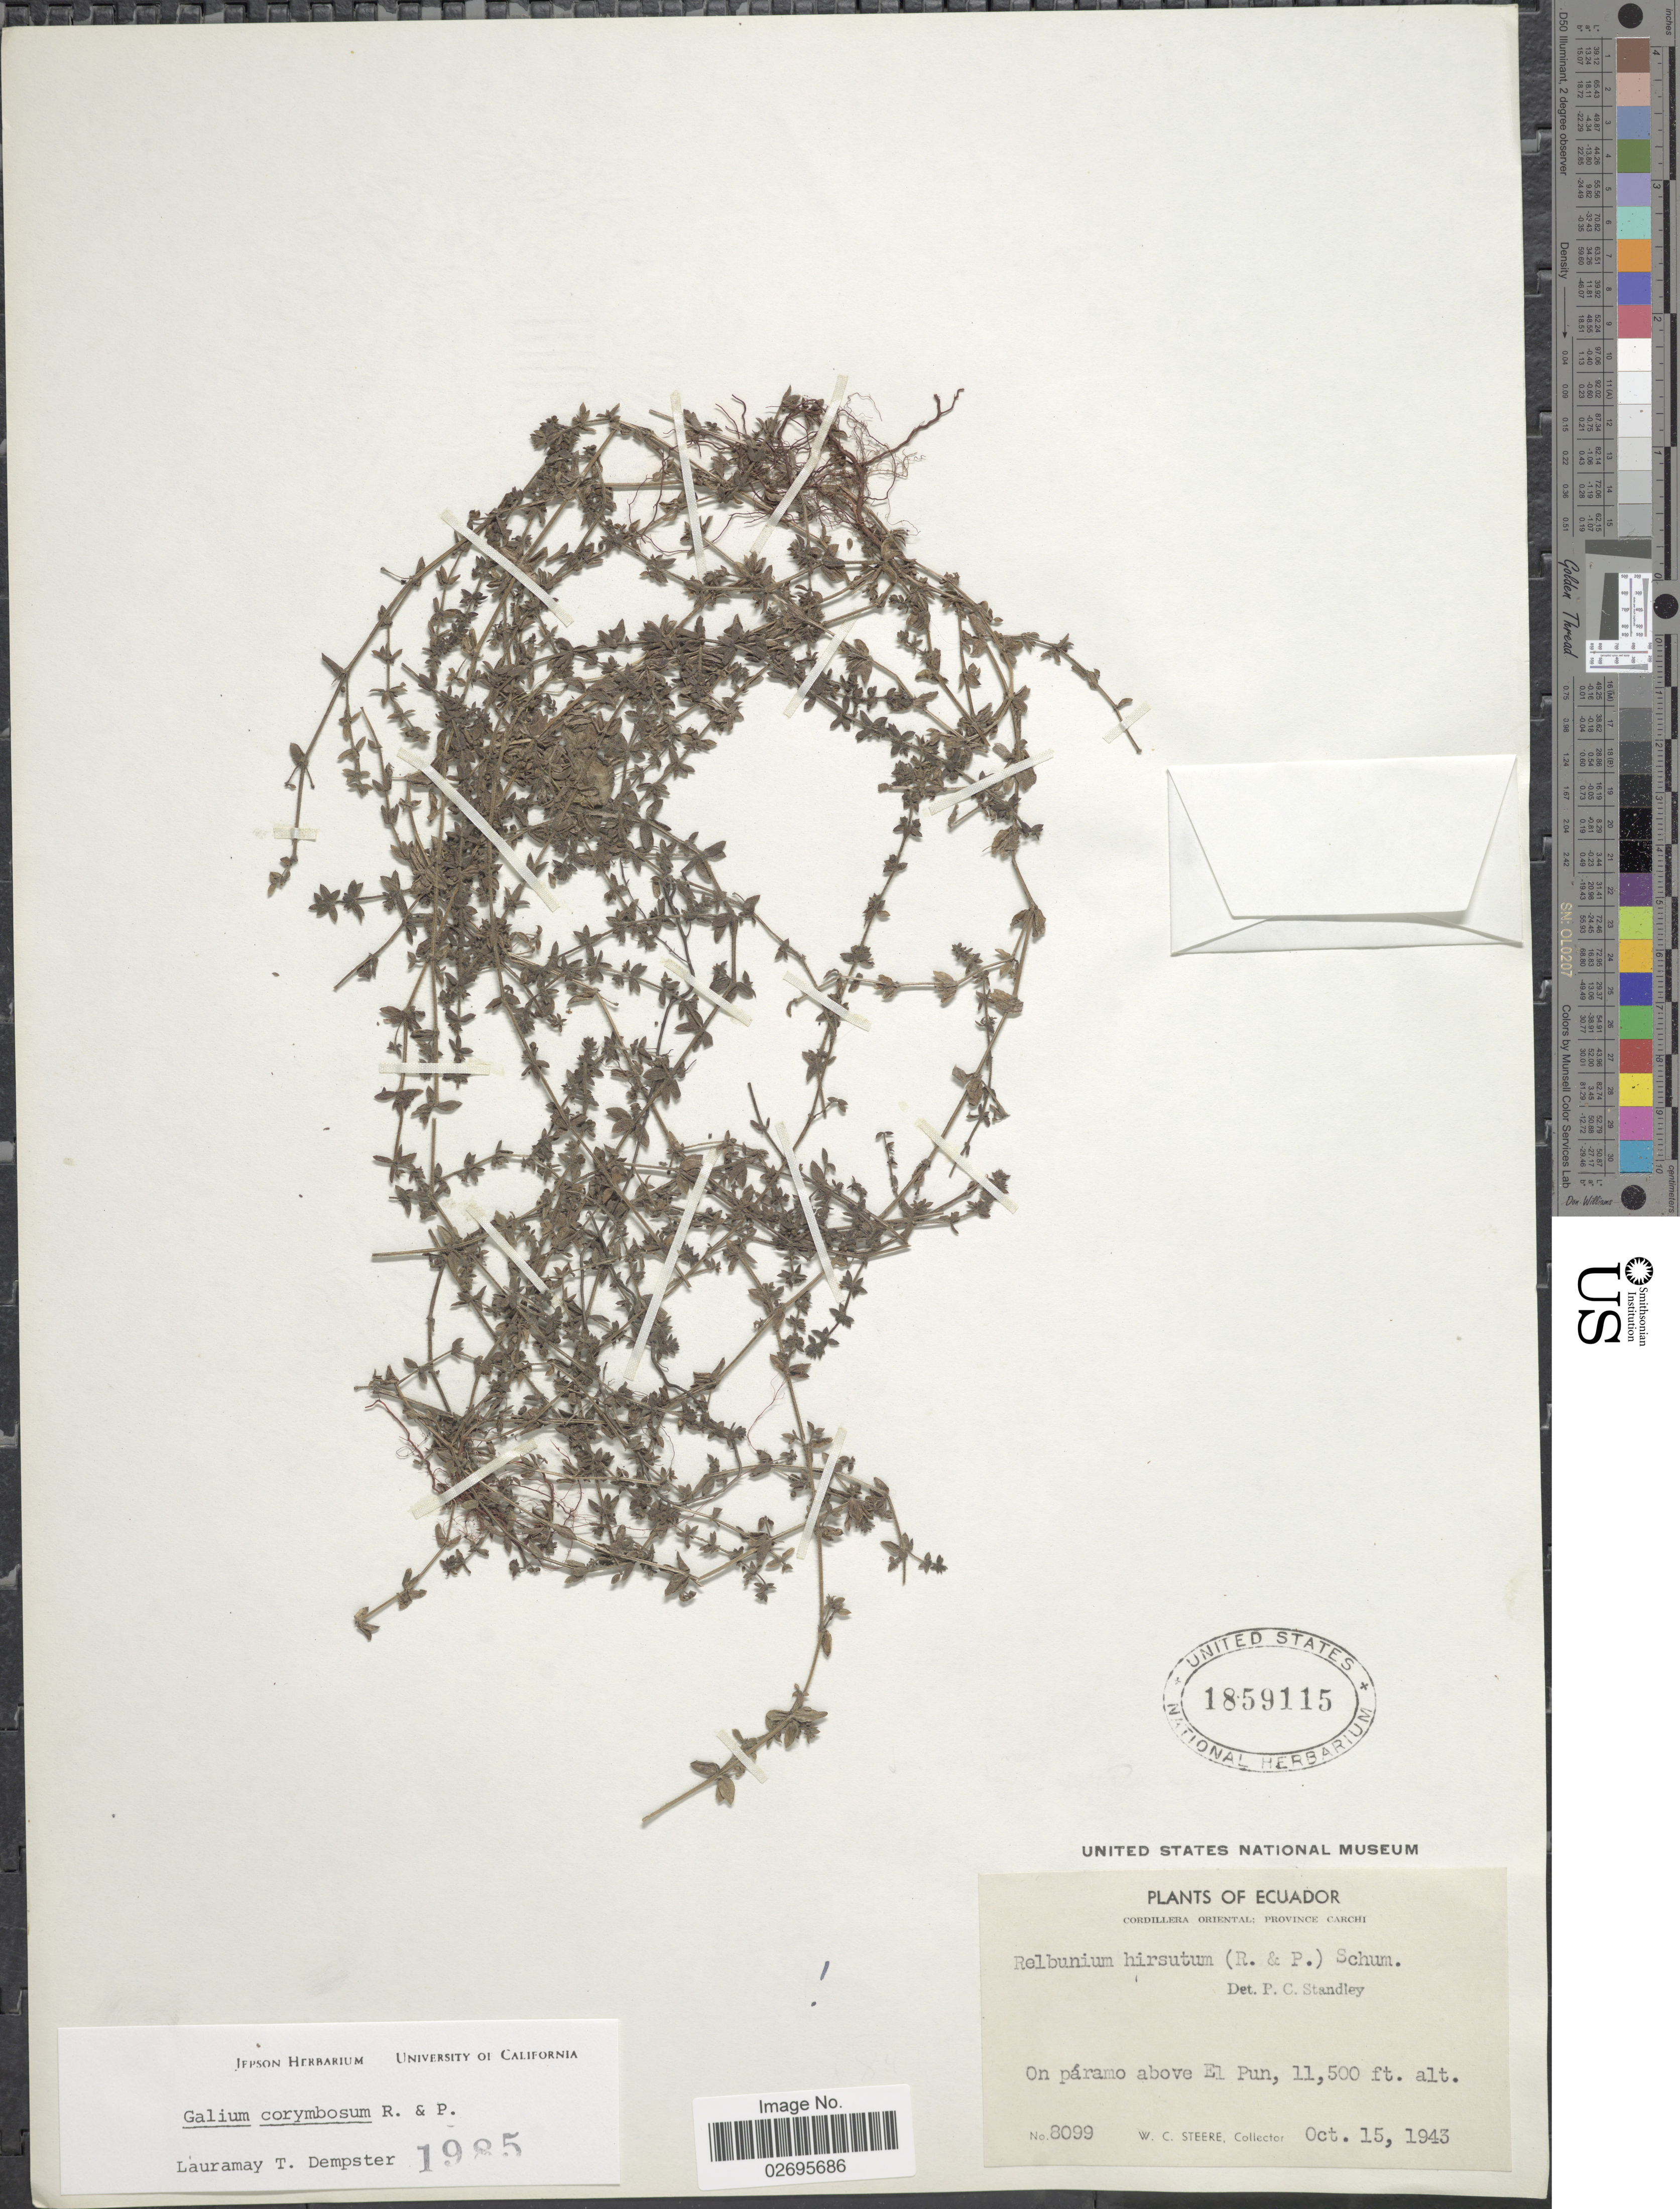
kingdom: Plantae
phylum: Tracheophyta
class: Magnoliopsida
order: Gentianales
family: Rubiaceae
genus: Galium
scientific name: Galium corymbosum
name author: Ruiz & Pav.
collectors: W. C. Steere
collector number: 8099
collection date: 1943-10-15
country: Ecuador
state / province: Carchi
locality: Cordillera Oriental: Province Carchi, On paramo above El Pun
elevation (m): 3505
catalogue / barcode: US 1859115